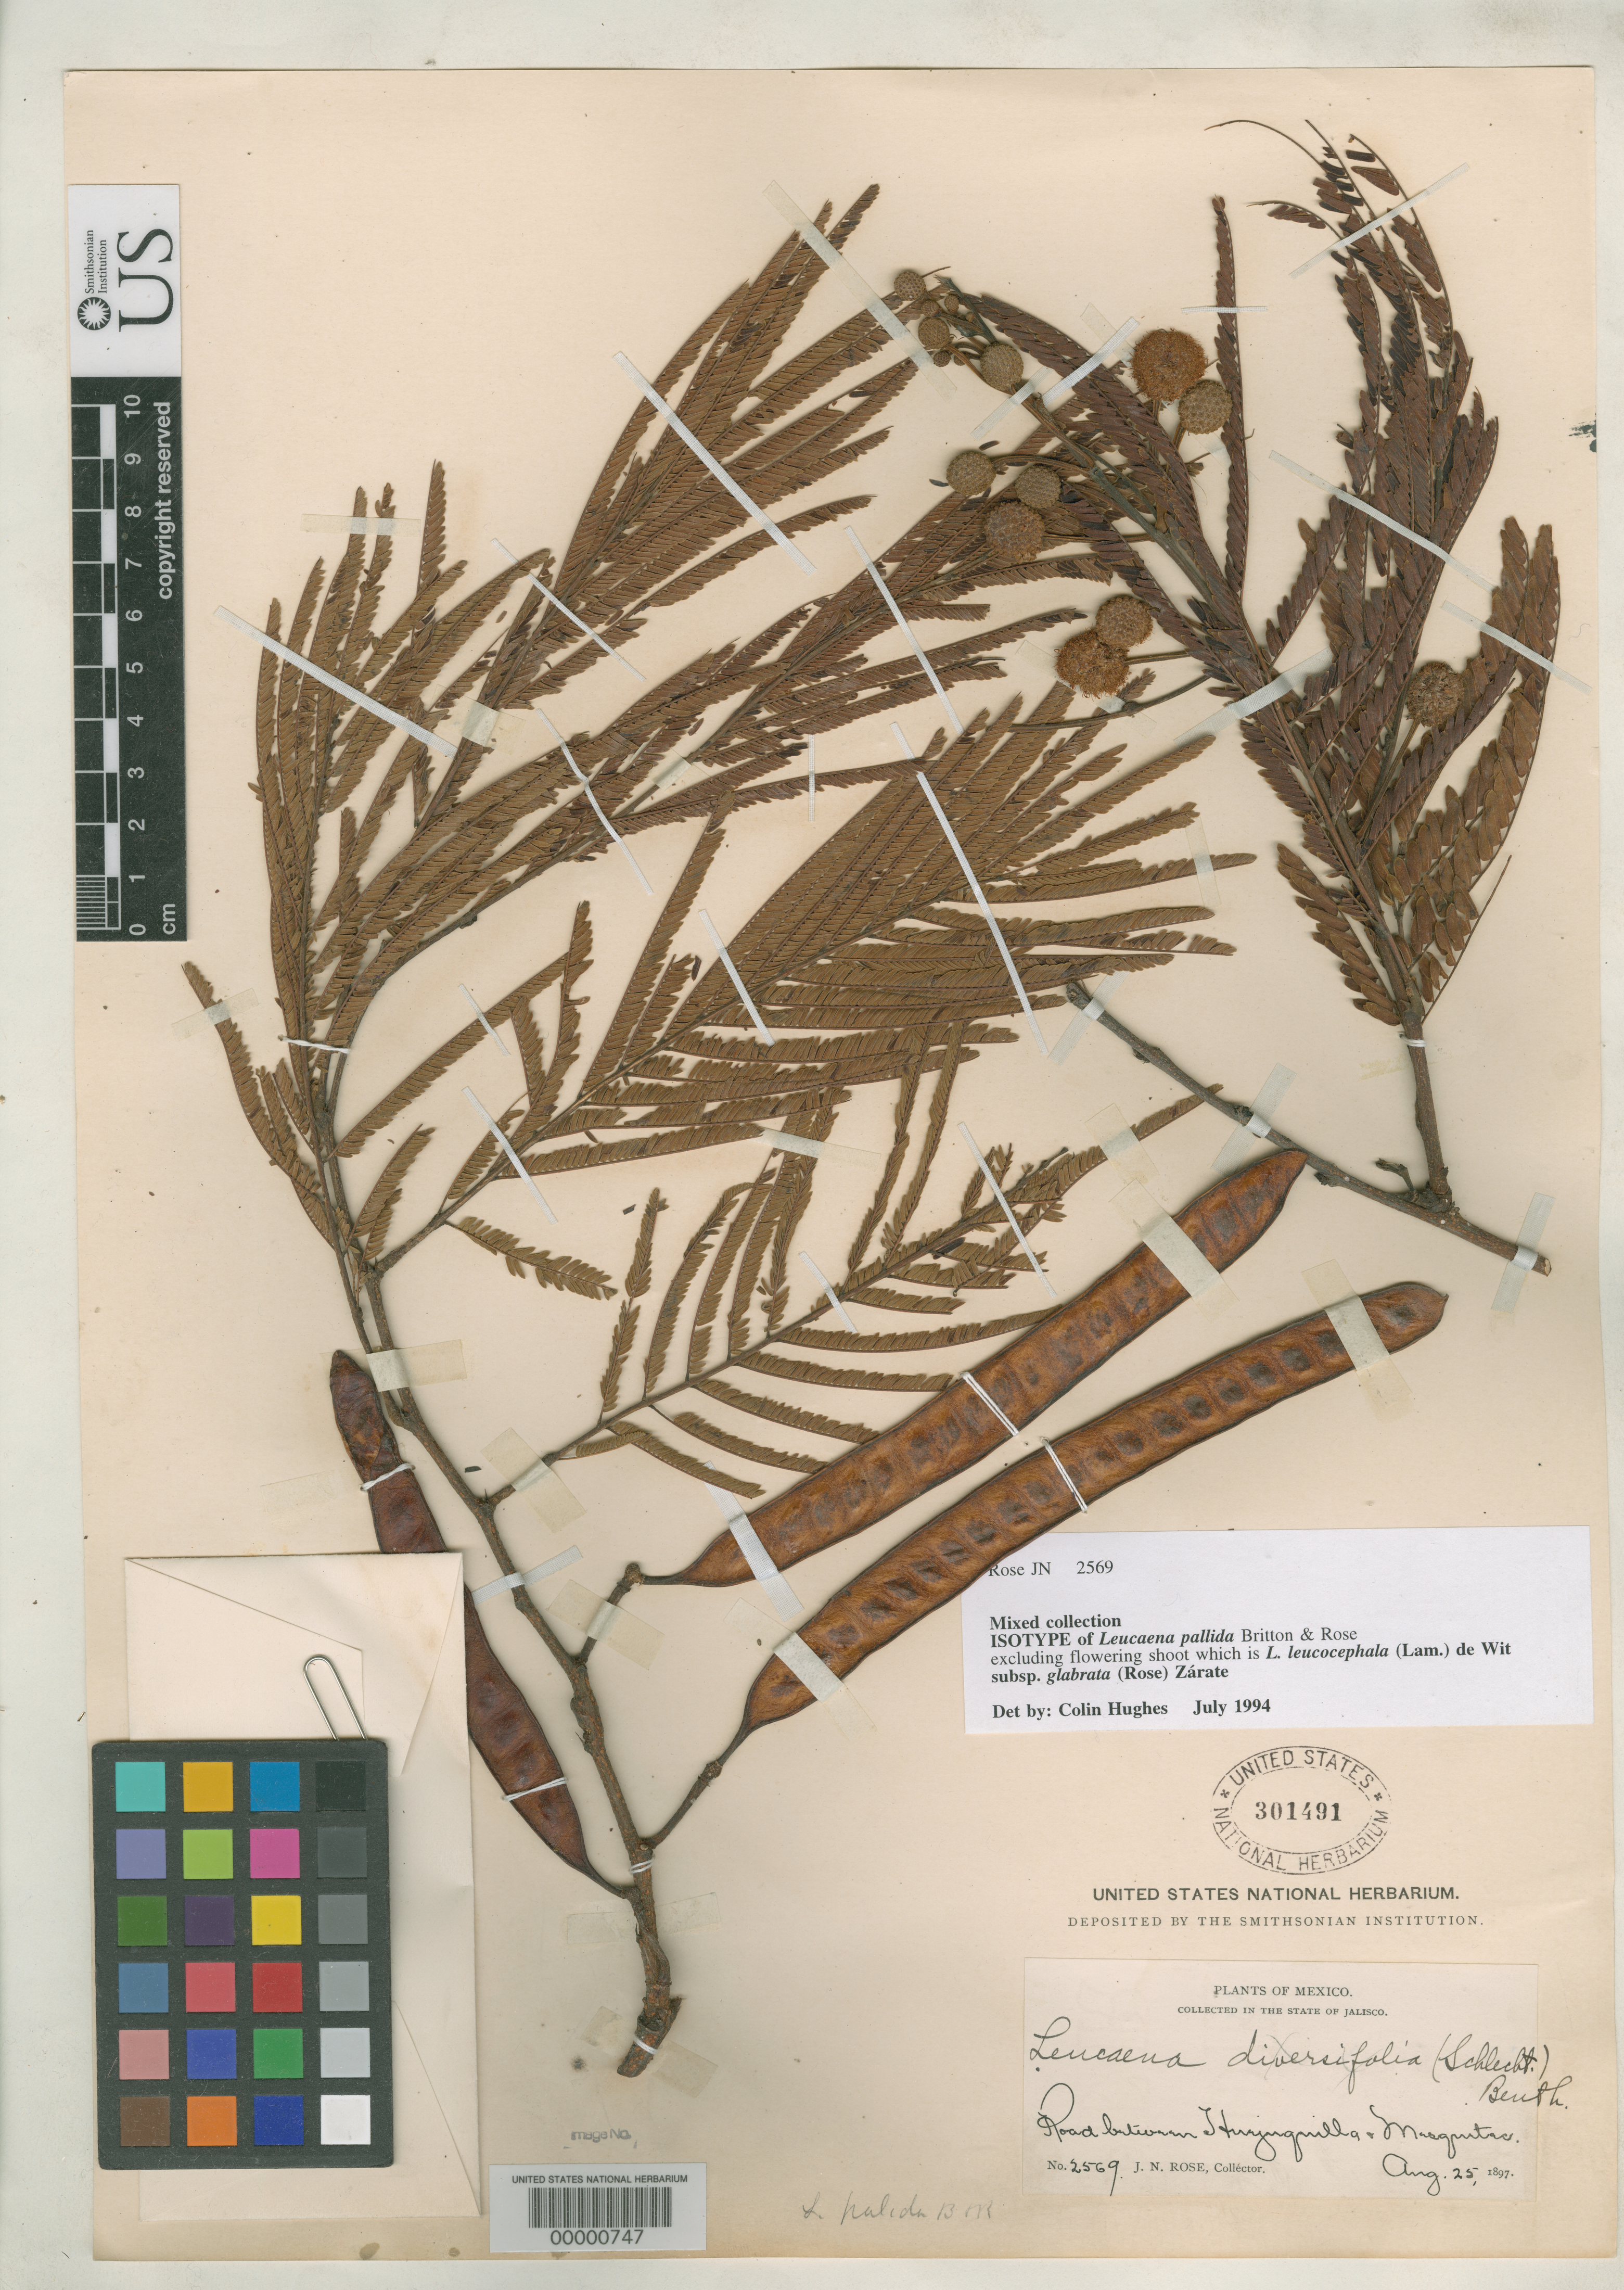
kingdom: Plantae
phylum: Tracheophyta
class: Magnoliopsida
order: Fabales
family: Fabaceae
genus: Leucaena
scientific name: Leucaena pallida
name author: Britton & Rose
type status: Isotype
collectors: J. N. Rose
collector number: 2569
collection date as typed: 25 Aug 1897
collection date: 1897-08-25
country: Mexico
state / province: Jalisco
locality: Road between Hurynguillo & Mequitas.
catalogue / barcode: US 301491